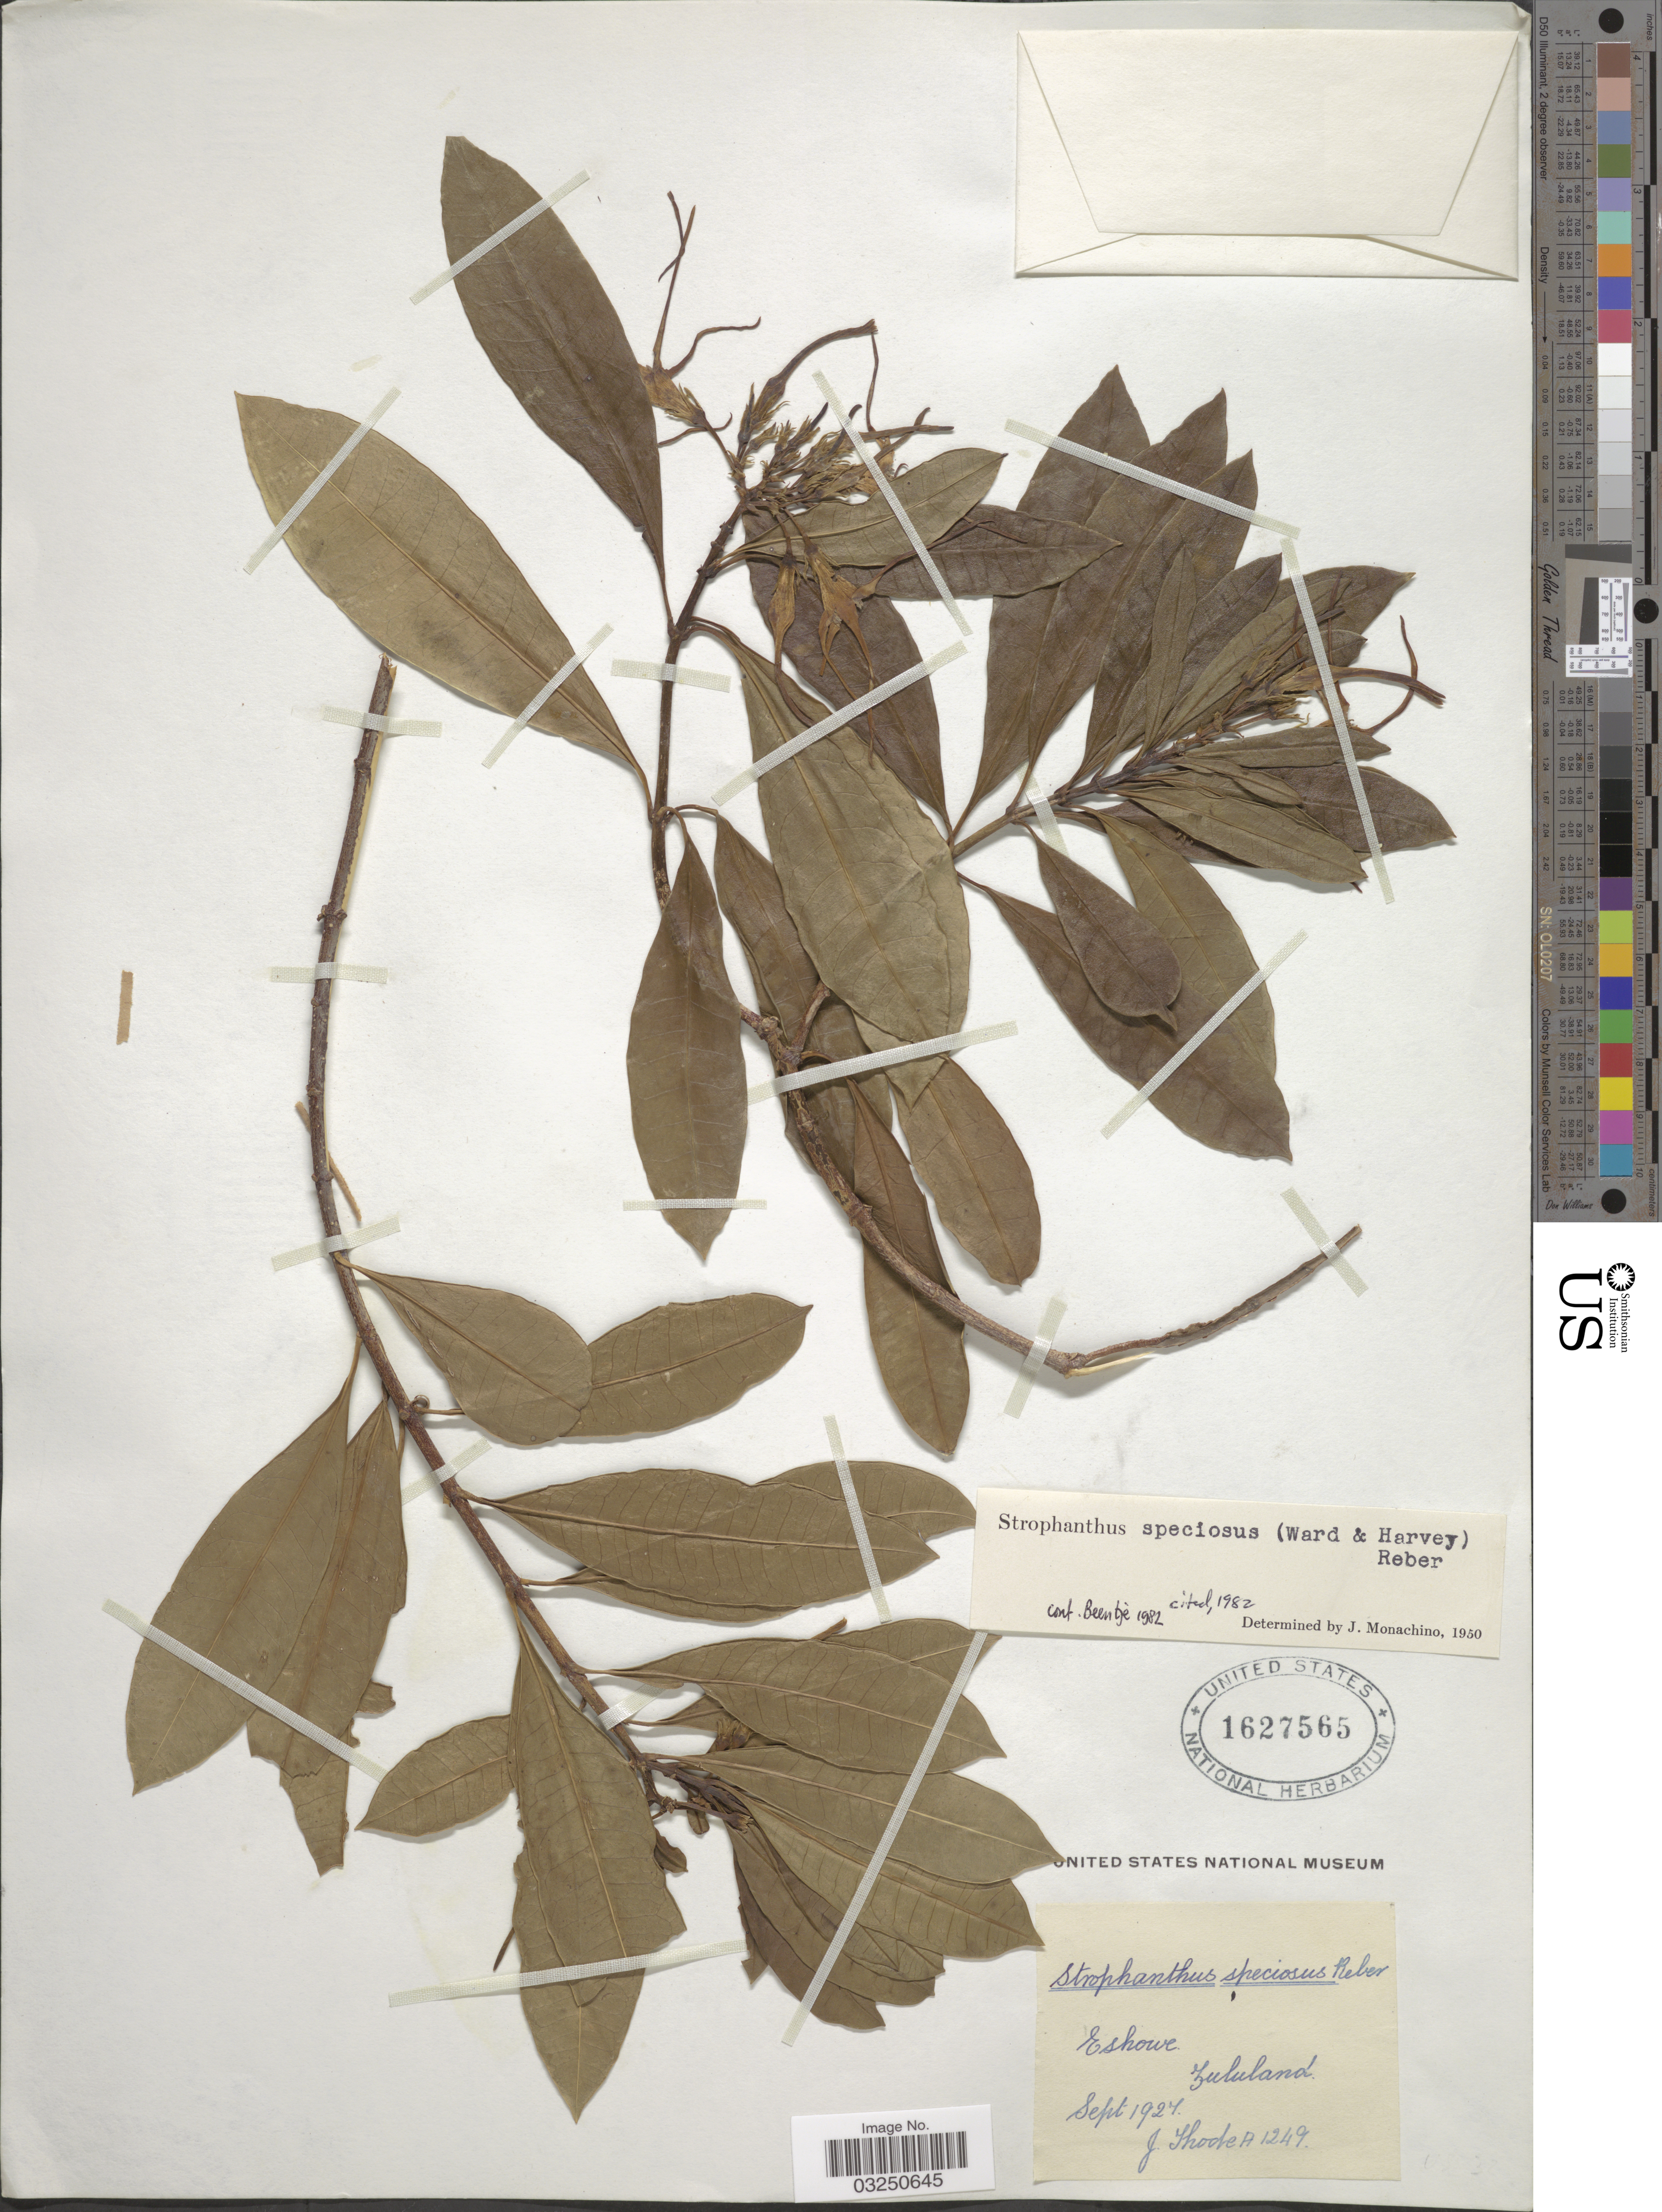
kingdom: Plantae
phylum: Tracheophyta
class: Magnoliopsida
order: Gentianales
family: Apocynaceae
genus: Strophanthus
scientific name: Strophanthus speciosus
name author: Reber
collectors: J. Thode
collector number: A1249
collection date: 1927-09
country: South Africa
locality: Eshowe, Zululand.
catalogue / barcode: US 1627565